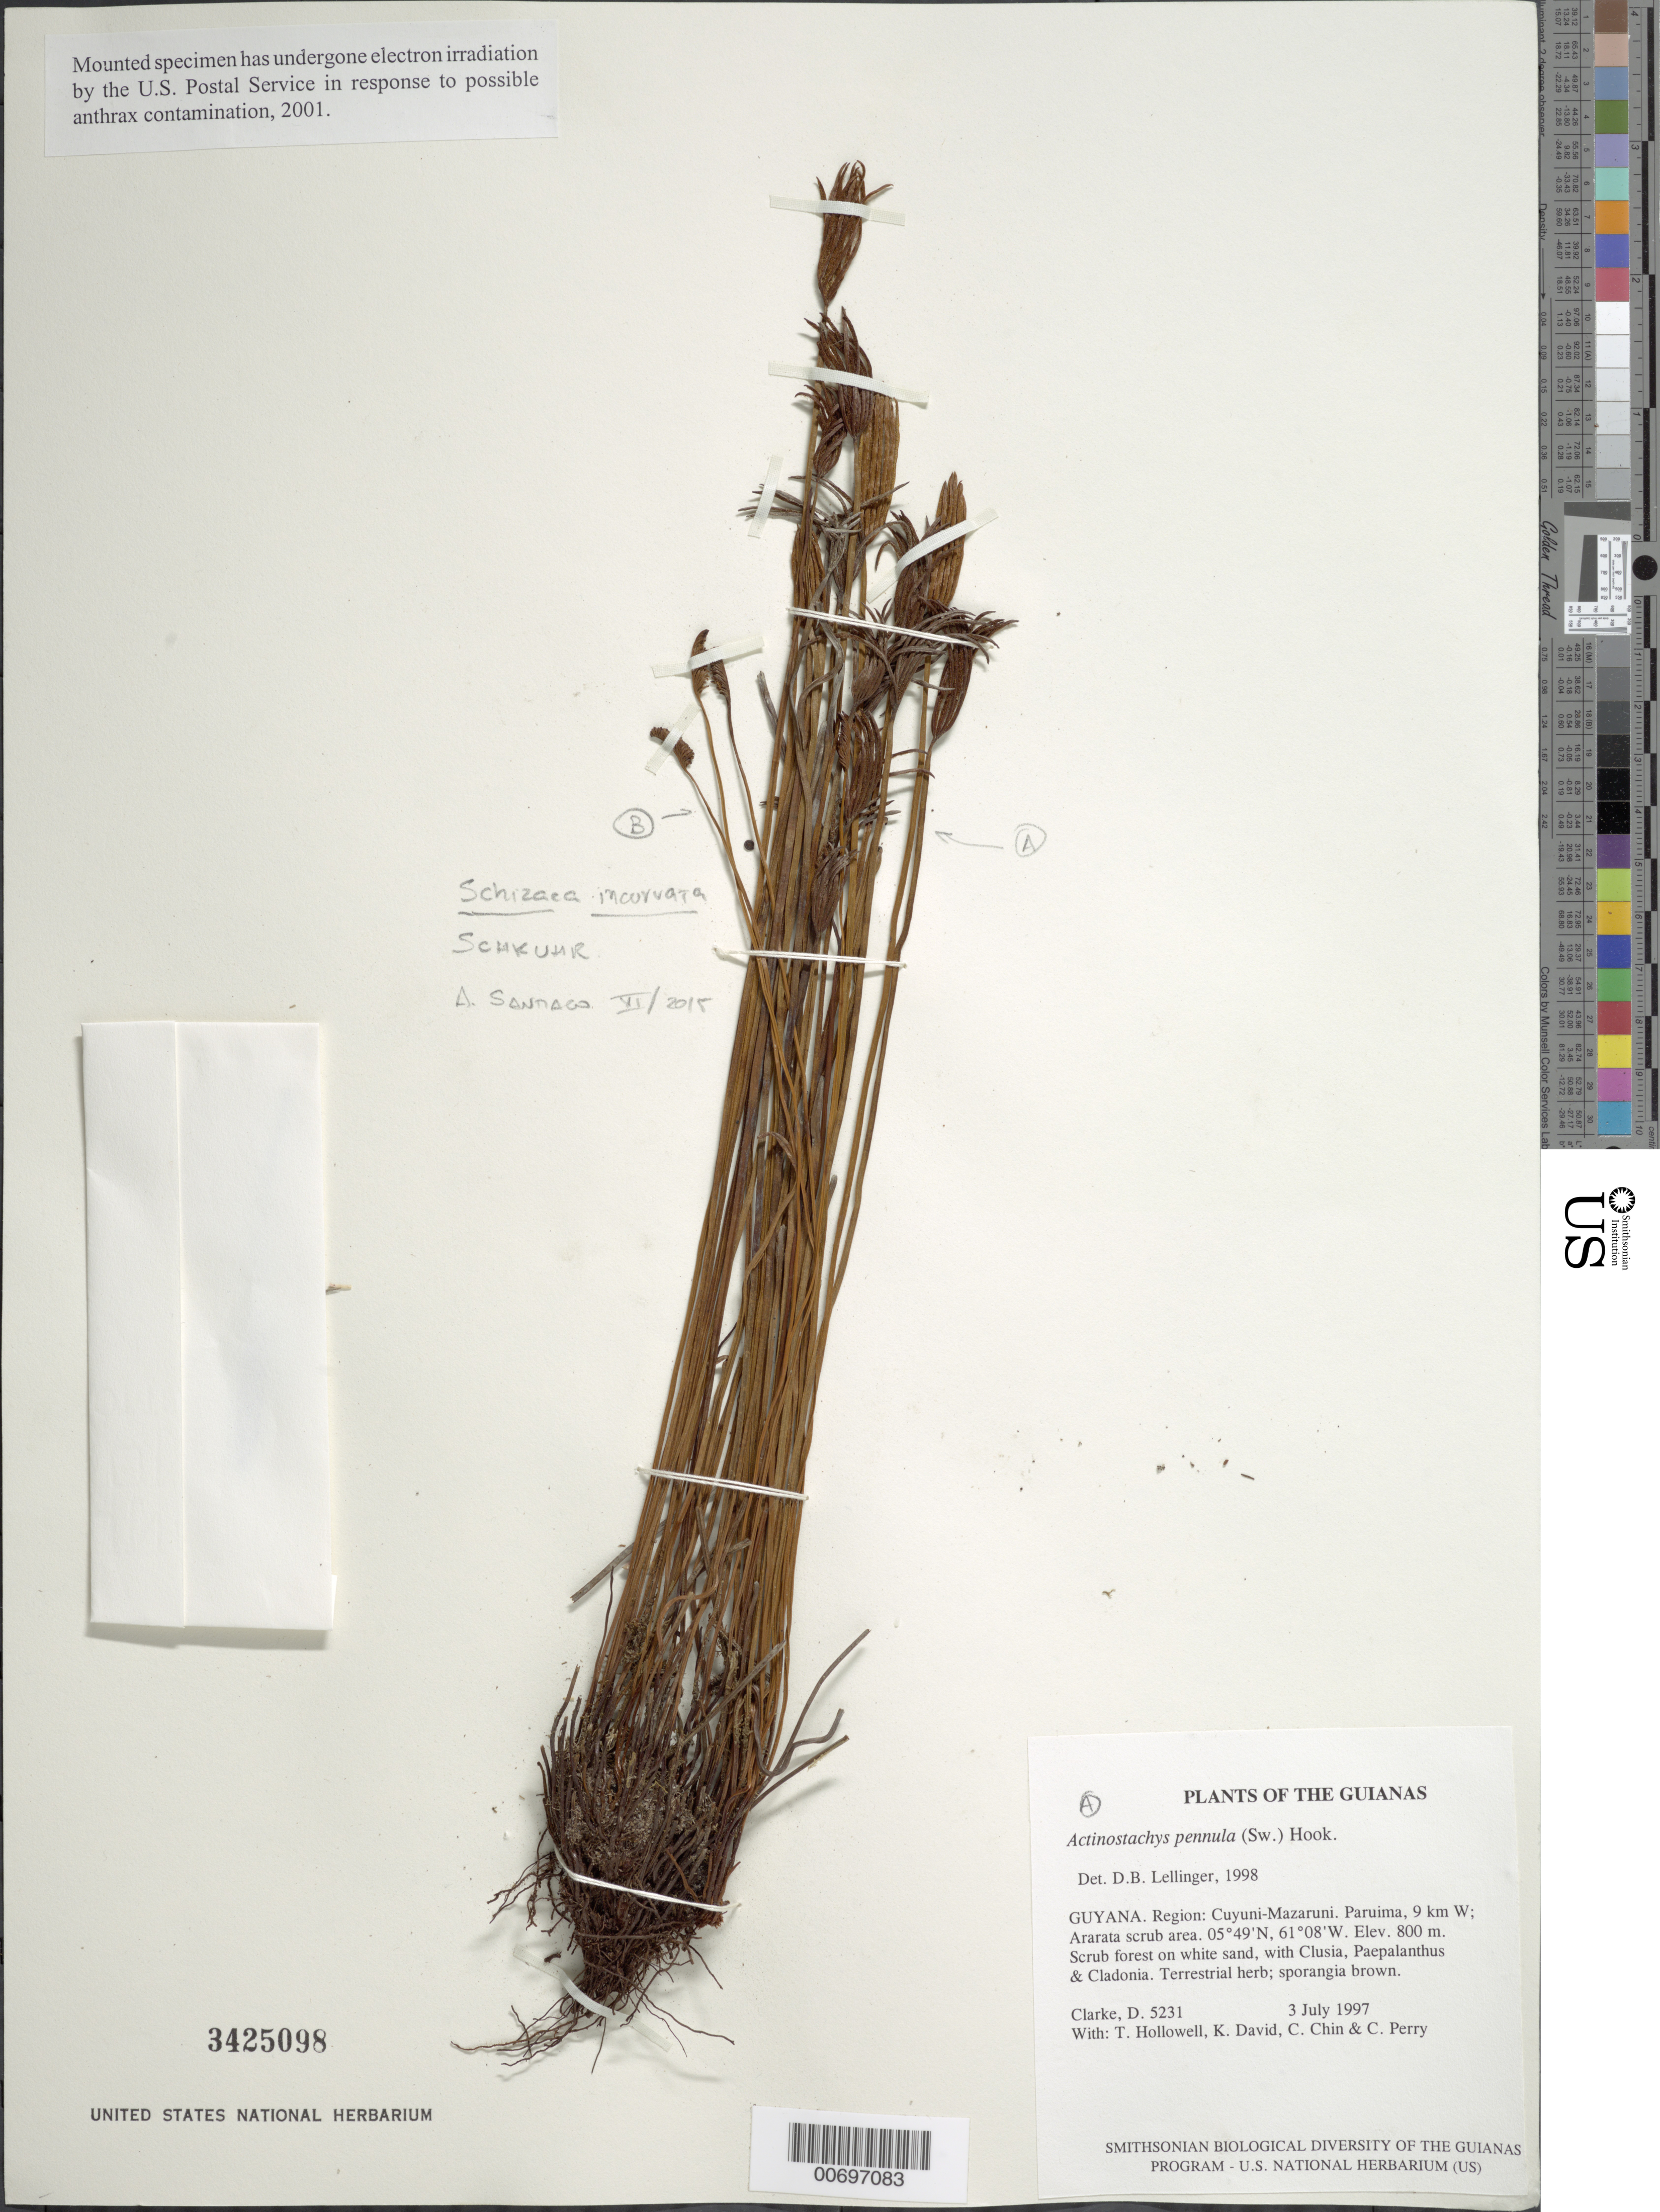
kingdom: Plantae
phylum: Tracheophyta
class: Polypodiopsida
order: Schizaeales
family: Schizaeaceae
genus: Actinostachys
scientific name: Actinostachys pennula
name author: (Sw.) Hook.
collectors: H. D. Clarke, T. Hollowell, K. David, C. Chin & C. Perry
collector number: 5231 B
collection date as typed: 3 July 1997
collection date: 1997-07-03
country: Guyana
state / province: Cuyuni-Mazaruni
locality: Paruima, 9 km W; Ararata scrub area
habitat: Scrub forest on white sand, with Clusia, Paepalanthus & Cladonia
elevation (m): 800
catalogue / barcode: US 3425098